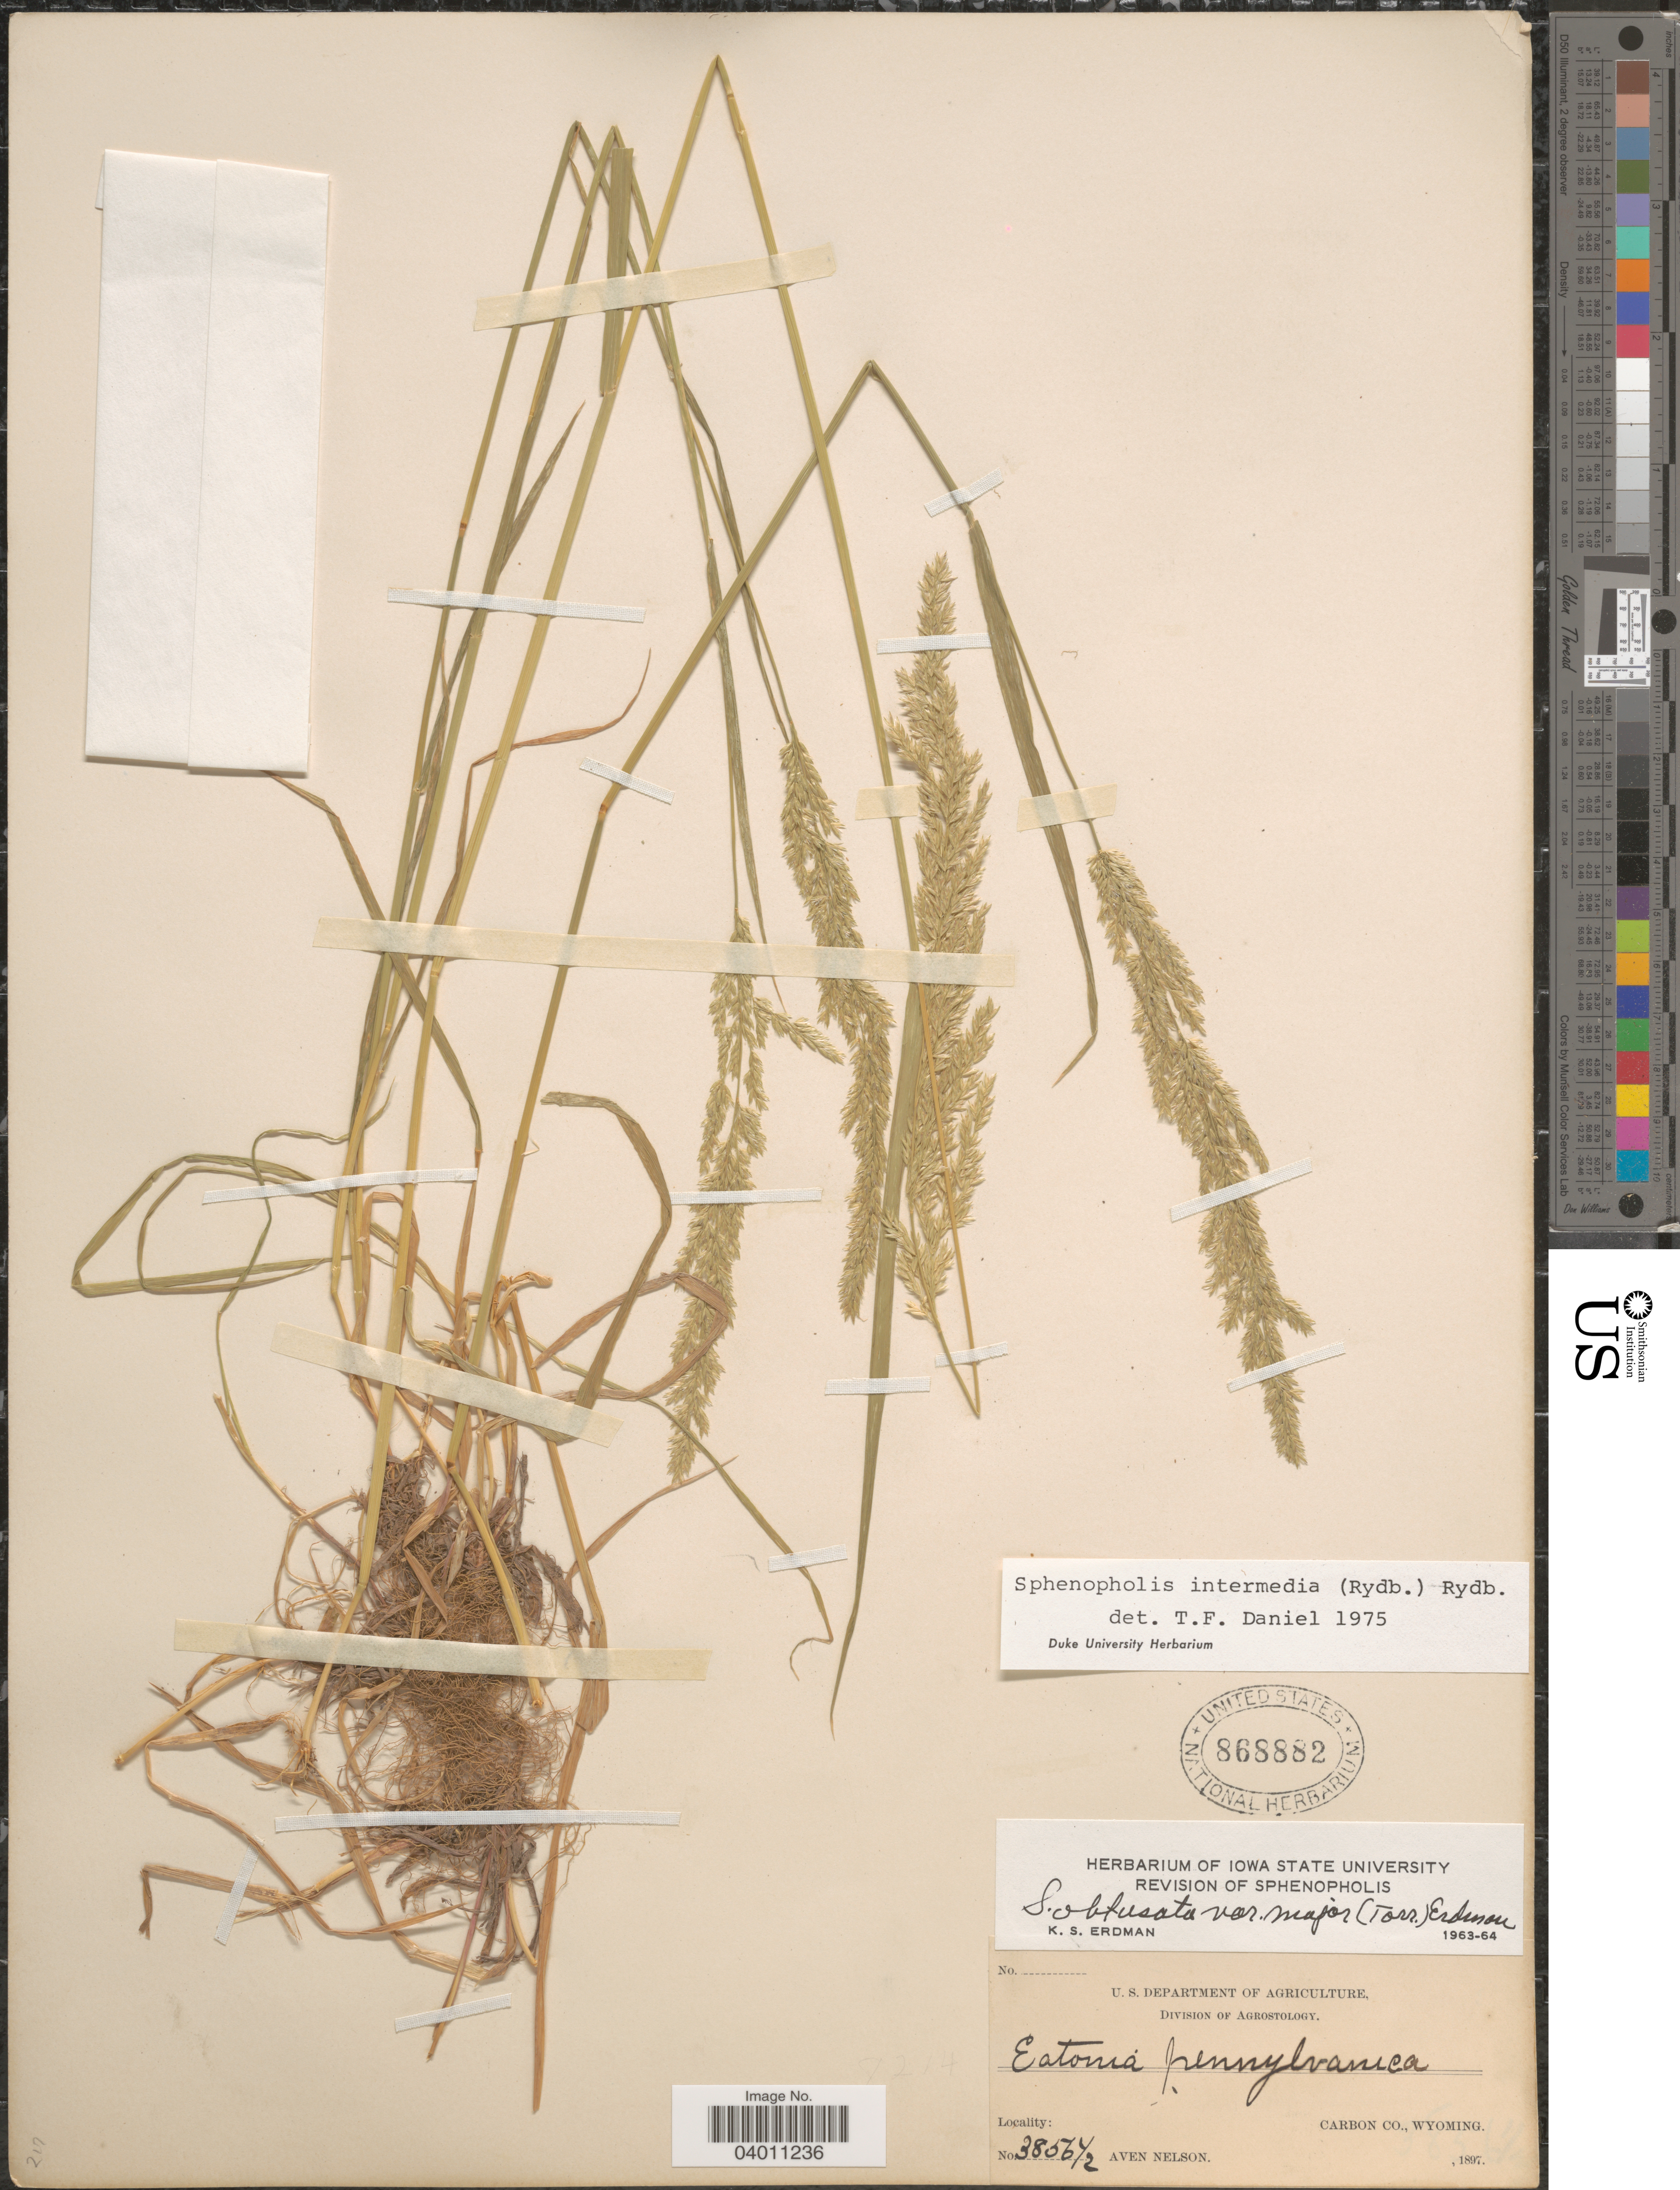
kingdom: Plantae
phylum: Tracheophyta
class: Liliopsida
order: Poales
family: Poaceae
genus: Sphenopholis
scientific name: Sphenopholis intermedia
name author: (Rydb.) Rydb.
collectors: A. Nelson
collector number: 385672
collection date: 1897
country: United States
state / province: Wyoming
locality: Carbon Co.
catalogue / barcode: US 868882